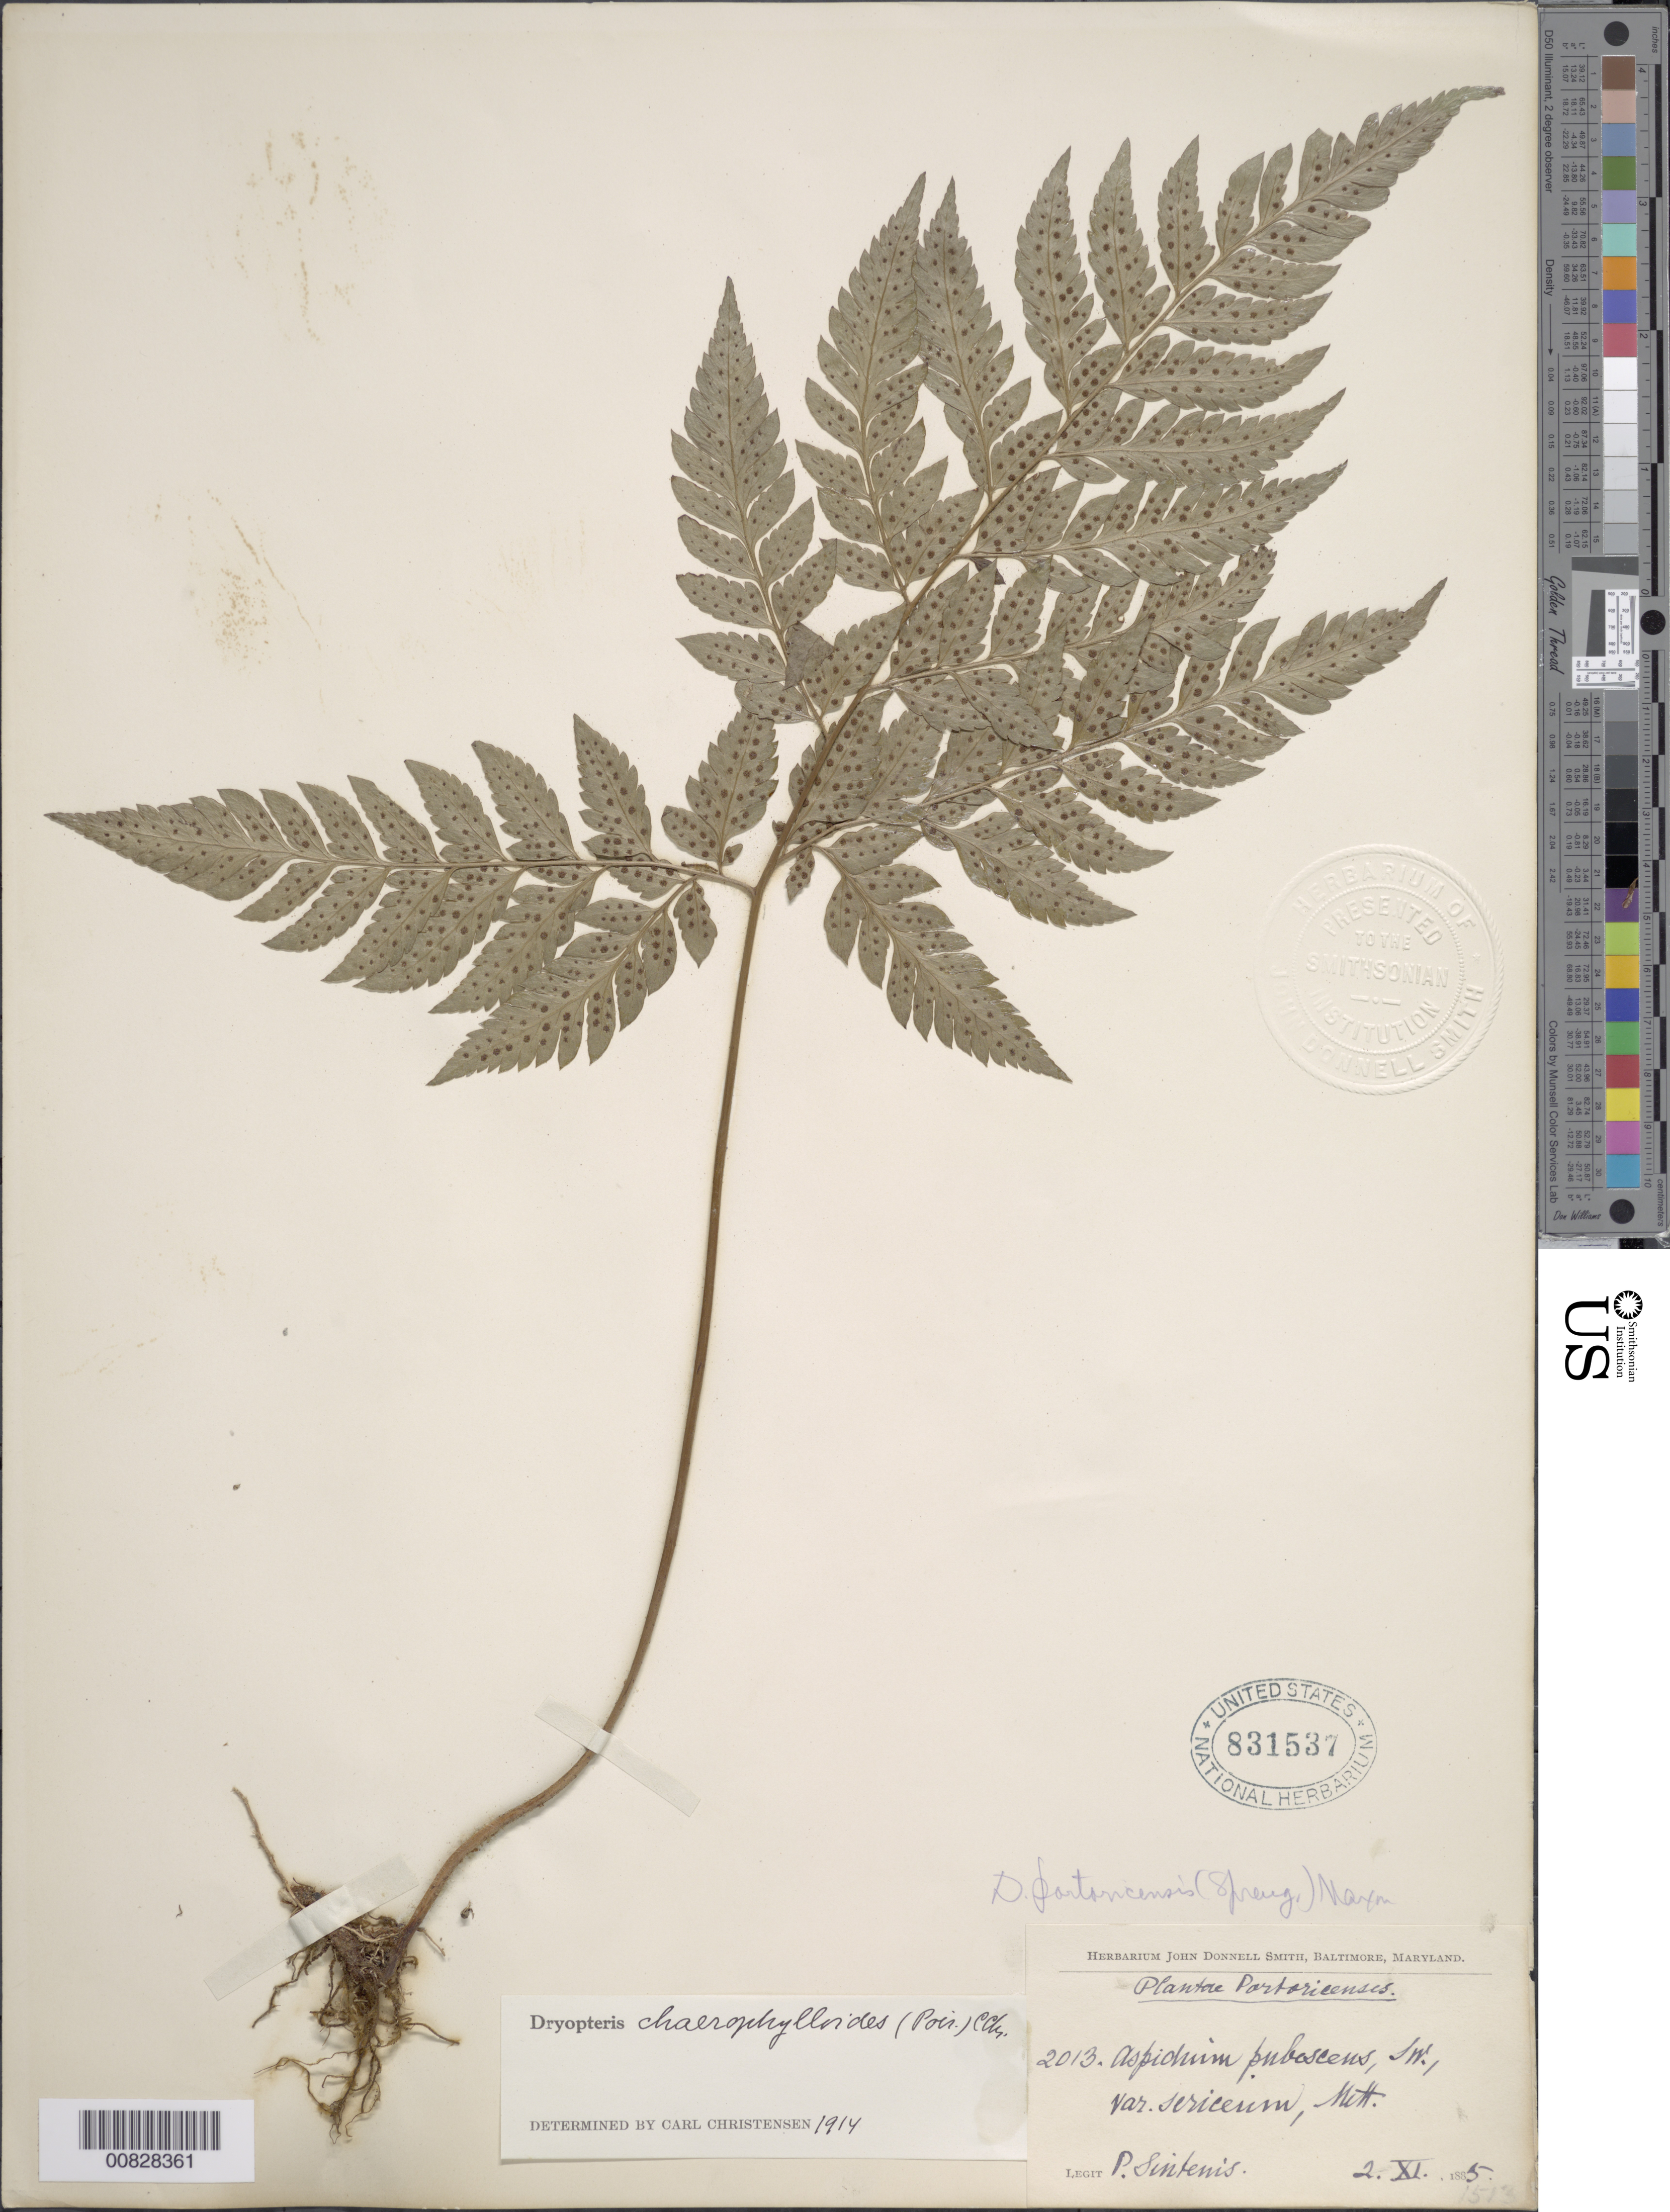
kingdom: Plantae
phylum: Tracheophyta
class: Polypodiopsida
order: Polypodiales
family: Dryopteridaceae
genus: Polystichopsis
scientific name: Polystichopsis chaerophylloides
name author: (Poir.) C.V. Morton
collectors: P. Sintenis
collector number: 2013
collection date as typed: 02 Nov 1885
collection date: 1885-11-02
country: Puerto Rico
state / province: Abonito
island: Puerto Rico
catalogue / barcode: US 831537